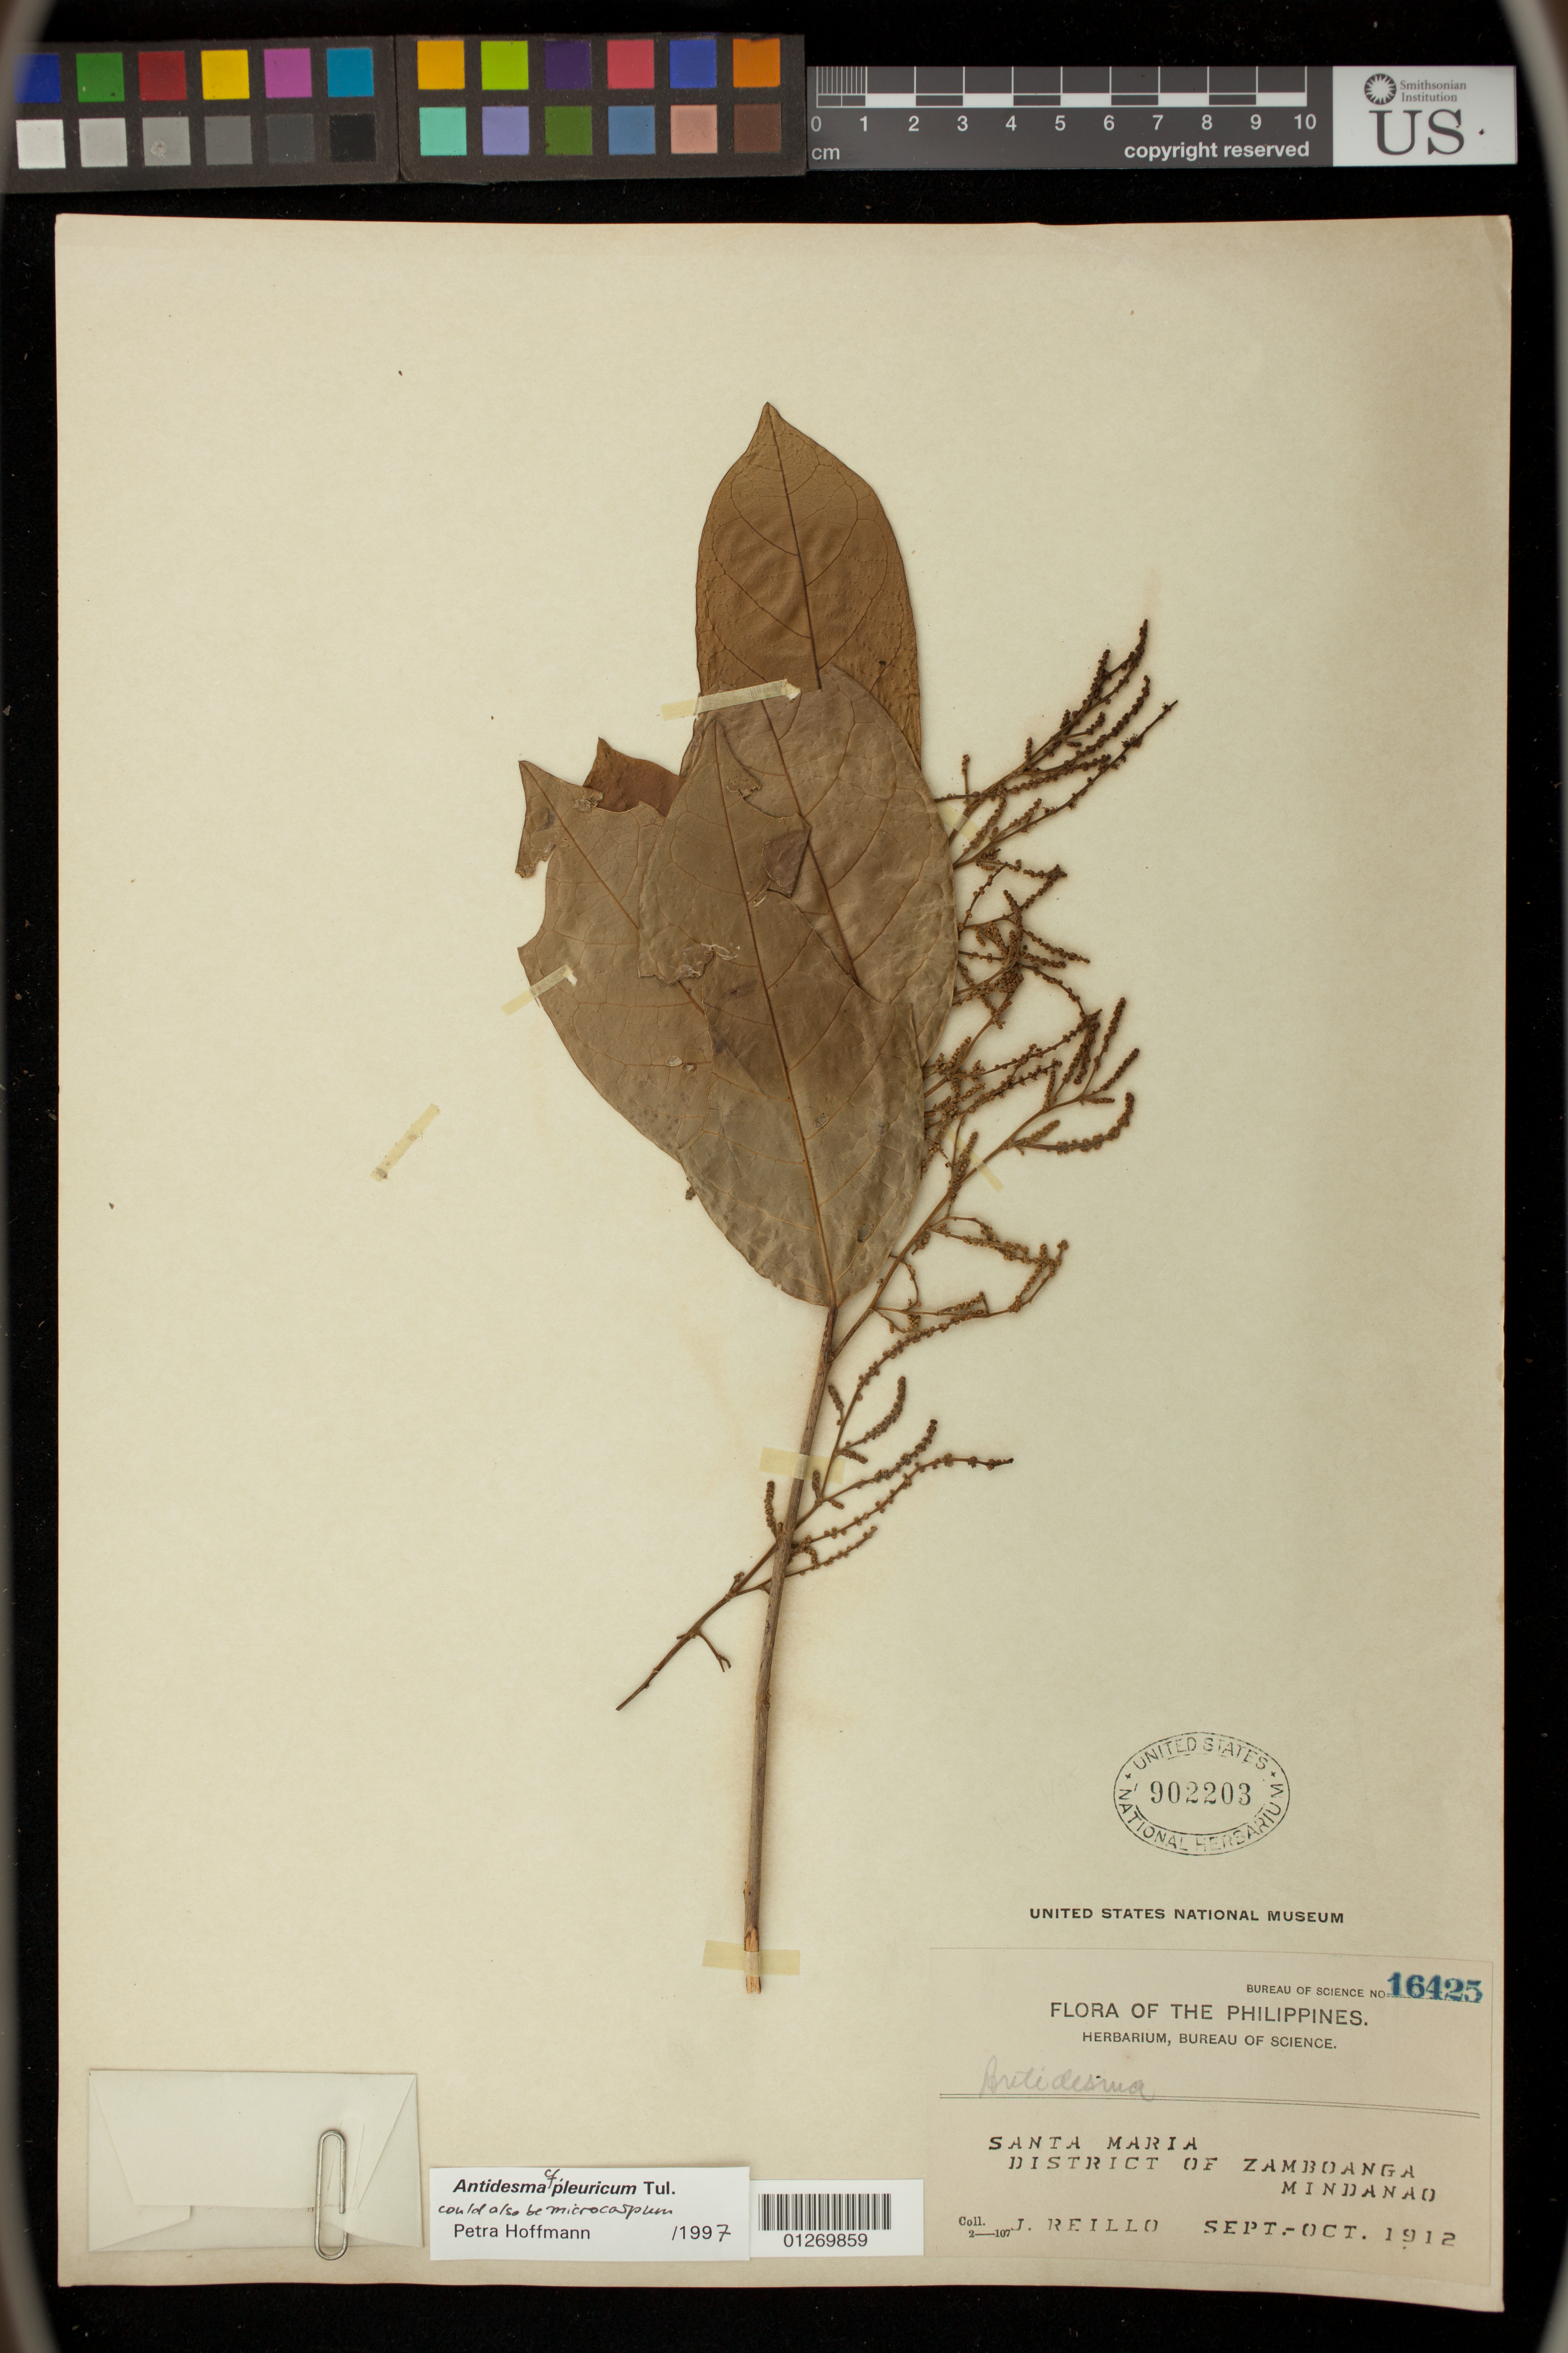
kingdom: Plantae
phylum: Tracheophyta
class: Magnoliopsida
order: Malpighiales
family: Phyllanthaceae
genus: Antidesma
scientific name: Antidesma pleuricum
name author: Tul.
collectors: J. Reillo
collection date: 1912-09/1912-10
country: Philippines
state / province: Zamboanga Peninsula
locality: Santa Maria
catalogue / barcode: US 902203